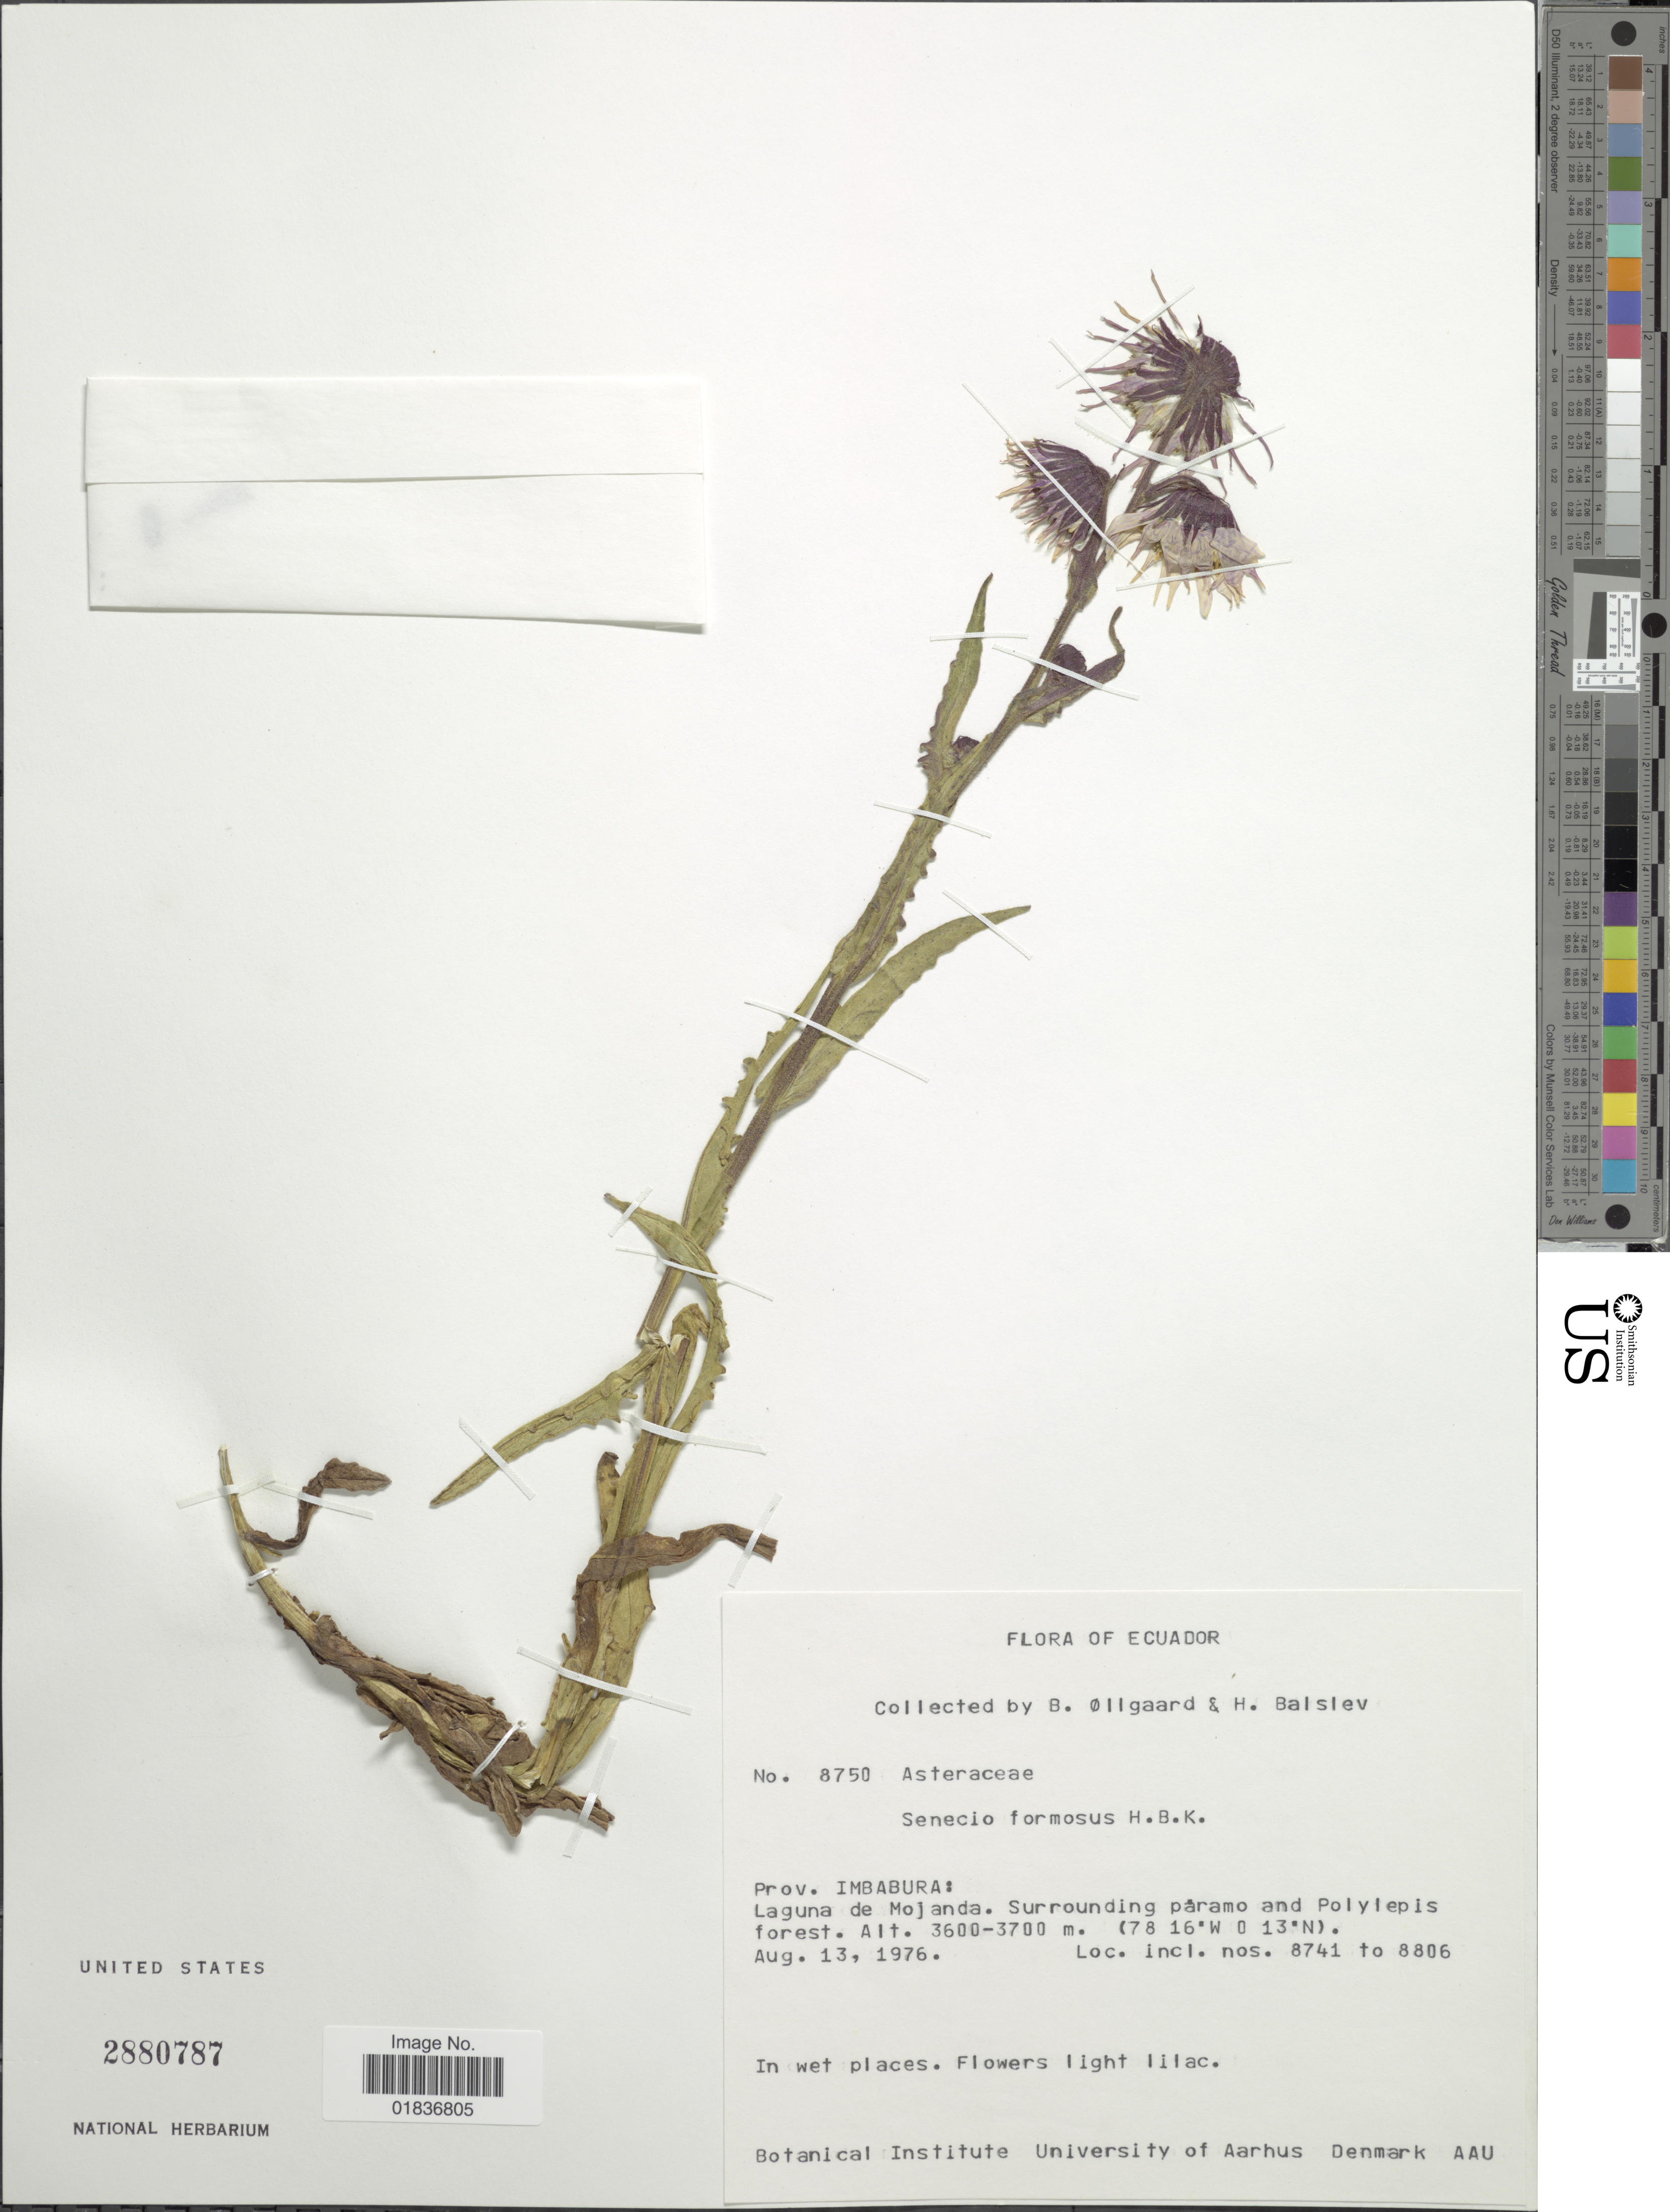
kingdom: Plantae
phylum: Tracheophyta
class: Magnoliopsida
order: Asterales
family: Asteraceae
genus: Senecio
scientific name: Senecio wedglacialis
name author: Cuatrec.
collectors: B. Øllgaard & H. Balslev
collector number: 8750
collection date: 1976-08-13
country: Ecuador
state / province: Imbabura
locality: Prov. Imbabura: Laguna de Mojanda.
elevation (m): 3600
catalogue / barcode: US 2880787